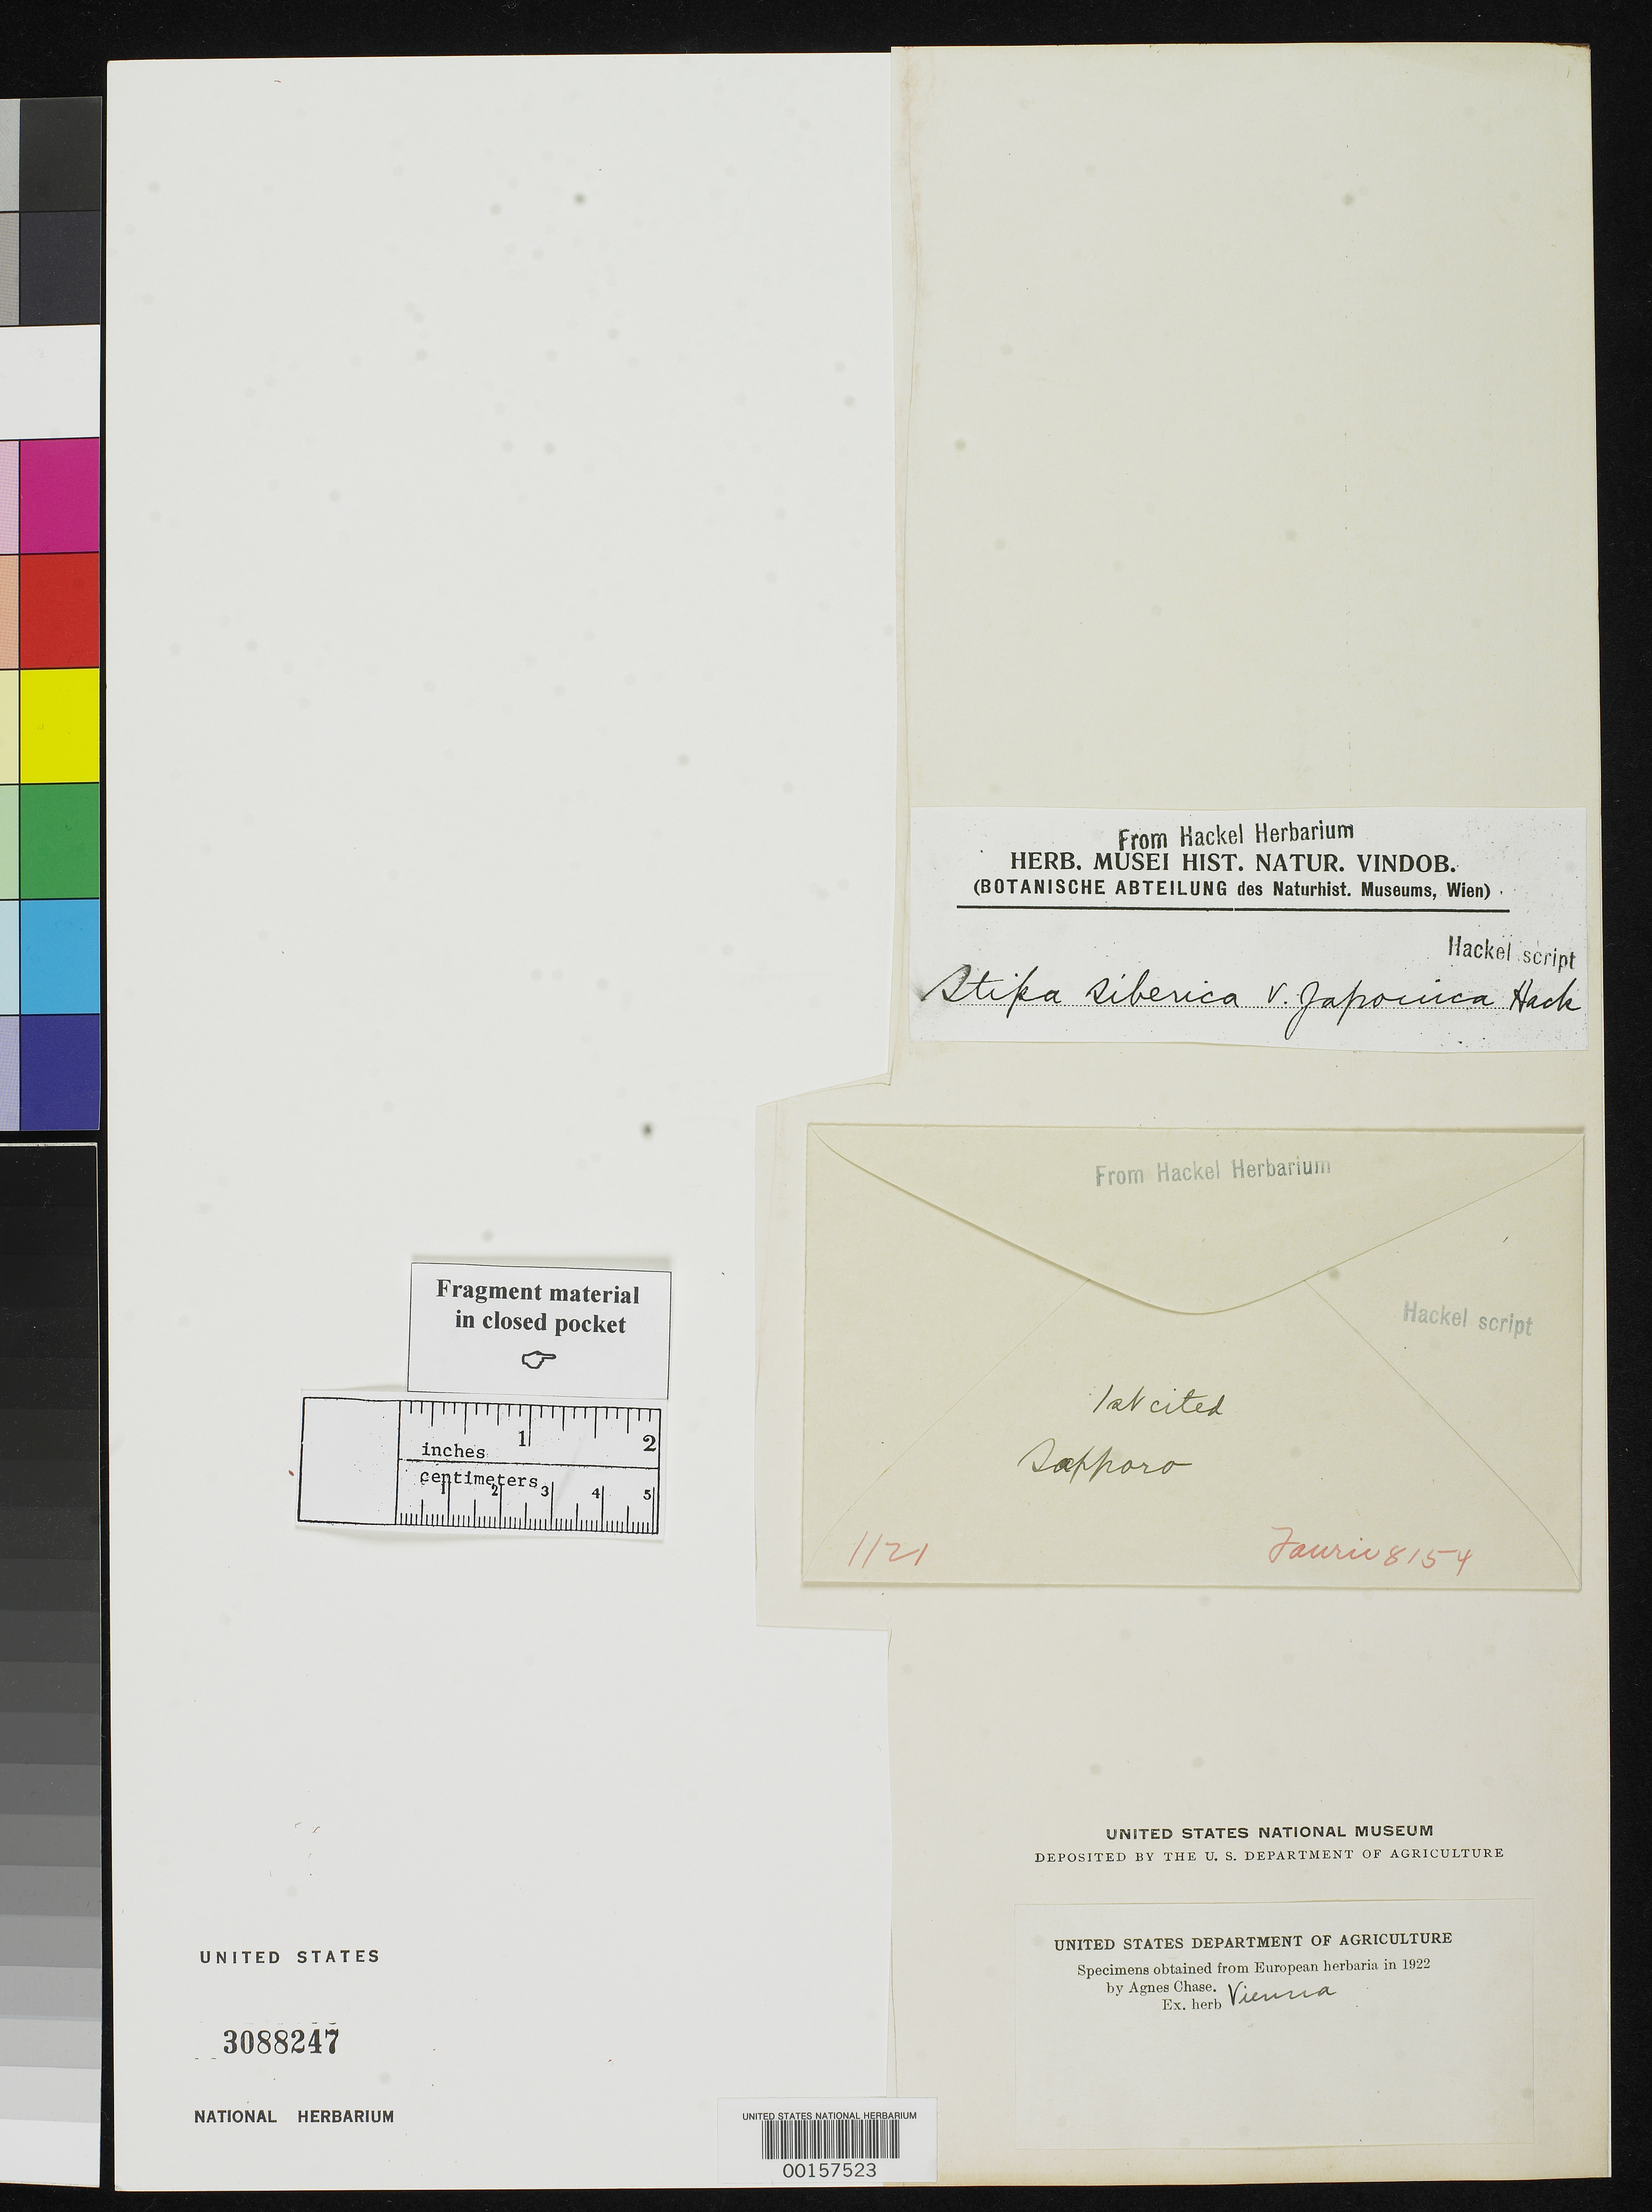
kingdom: Plantae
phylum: Tracheophyta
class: Liliopsida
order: Poales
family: Poaceae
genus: Stipa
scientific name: Stipa sibirica var. japonica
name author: Hack.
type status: Type Fragment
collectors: U. Faurie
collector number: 8154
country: Japan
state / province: Hokkaido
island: Hokkaido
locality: Sapporo, bord de La Riviere.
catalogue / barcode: US 3088247